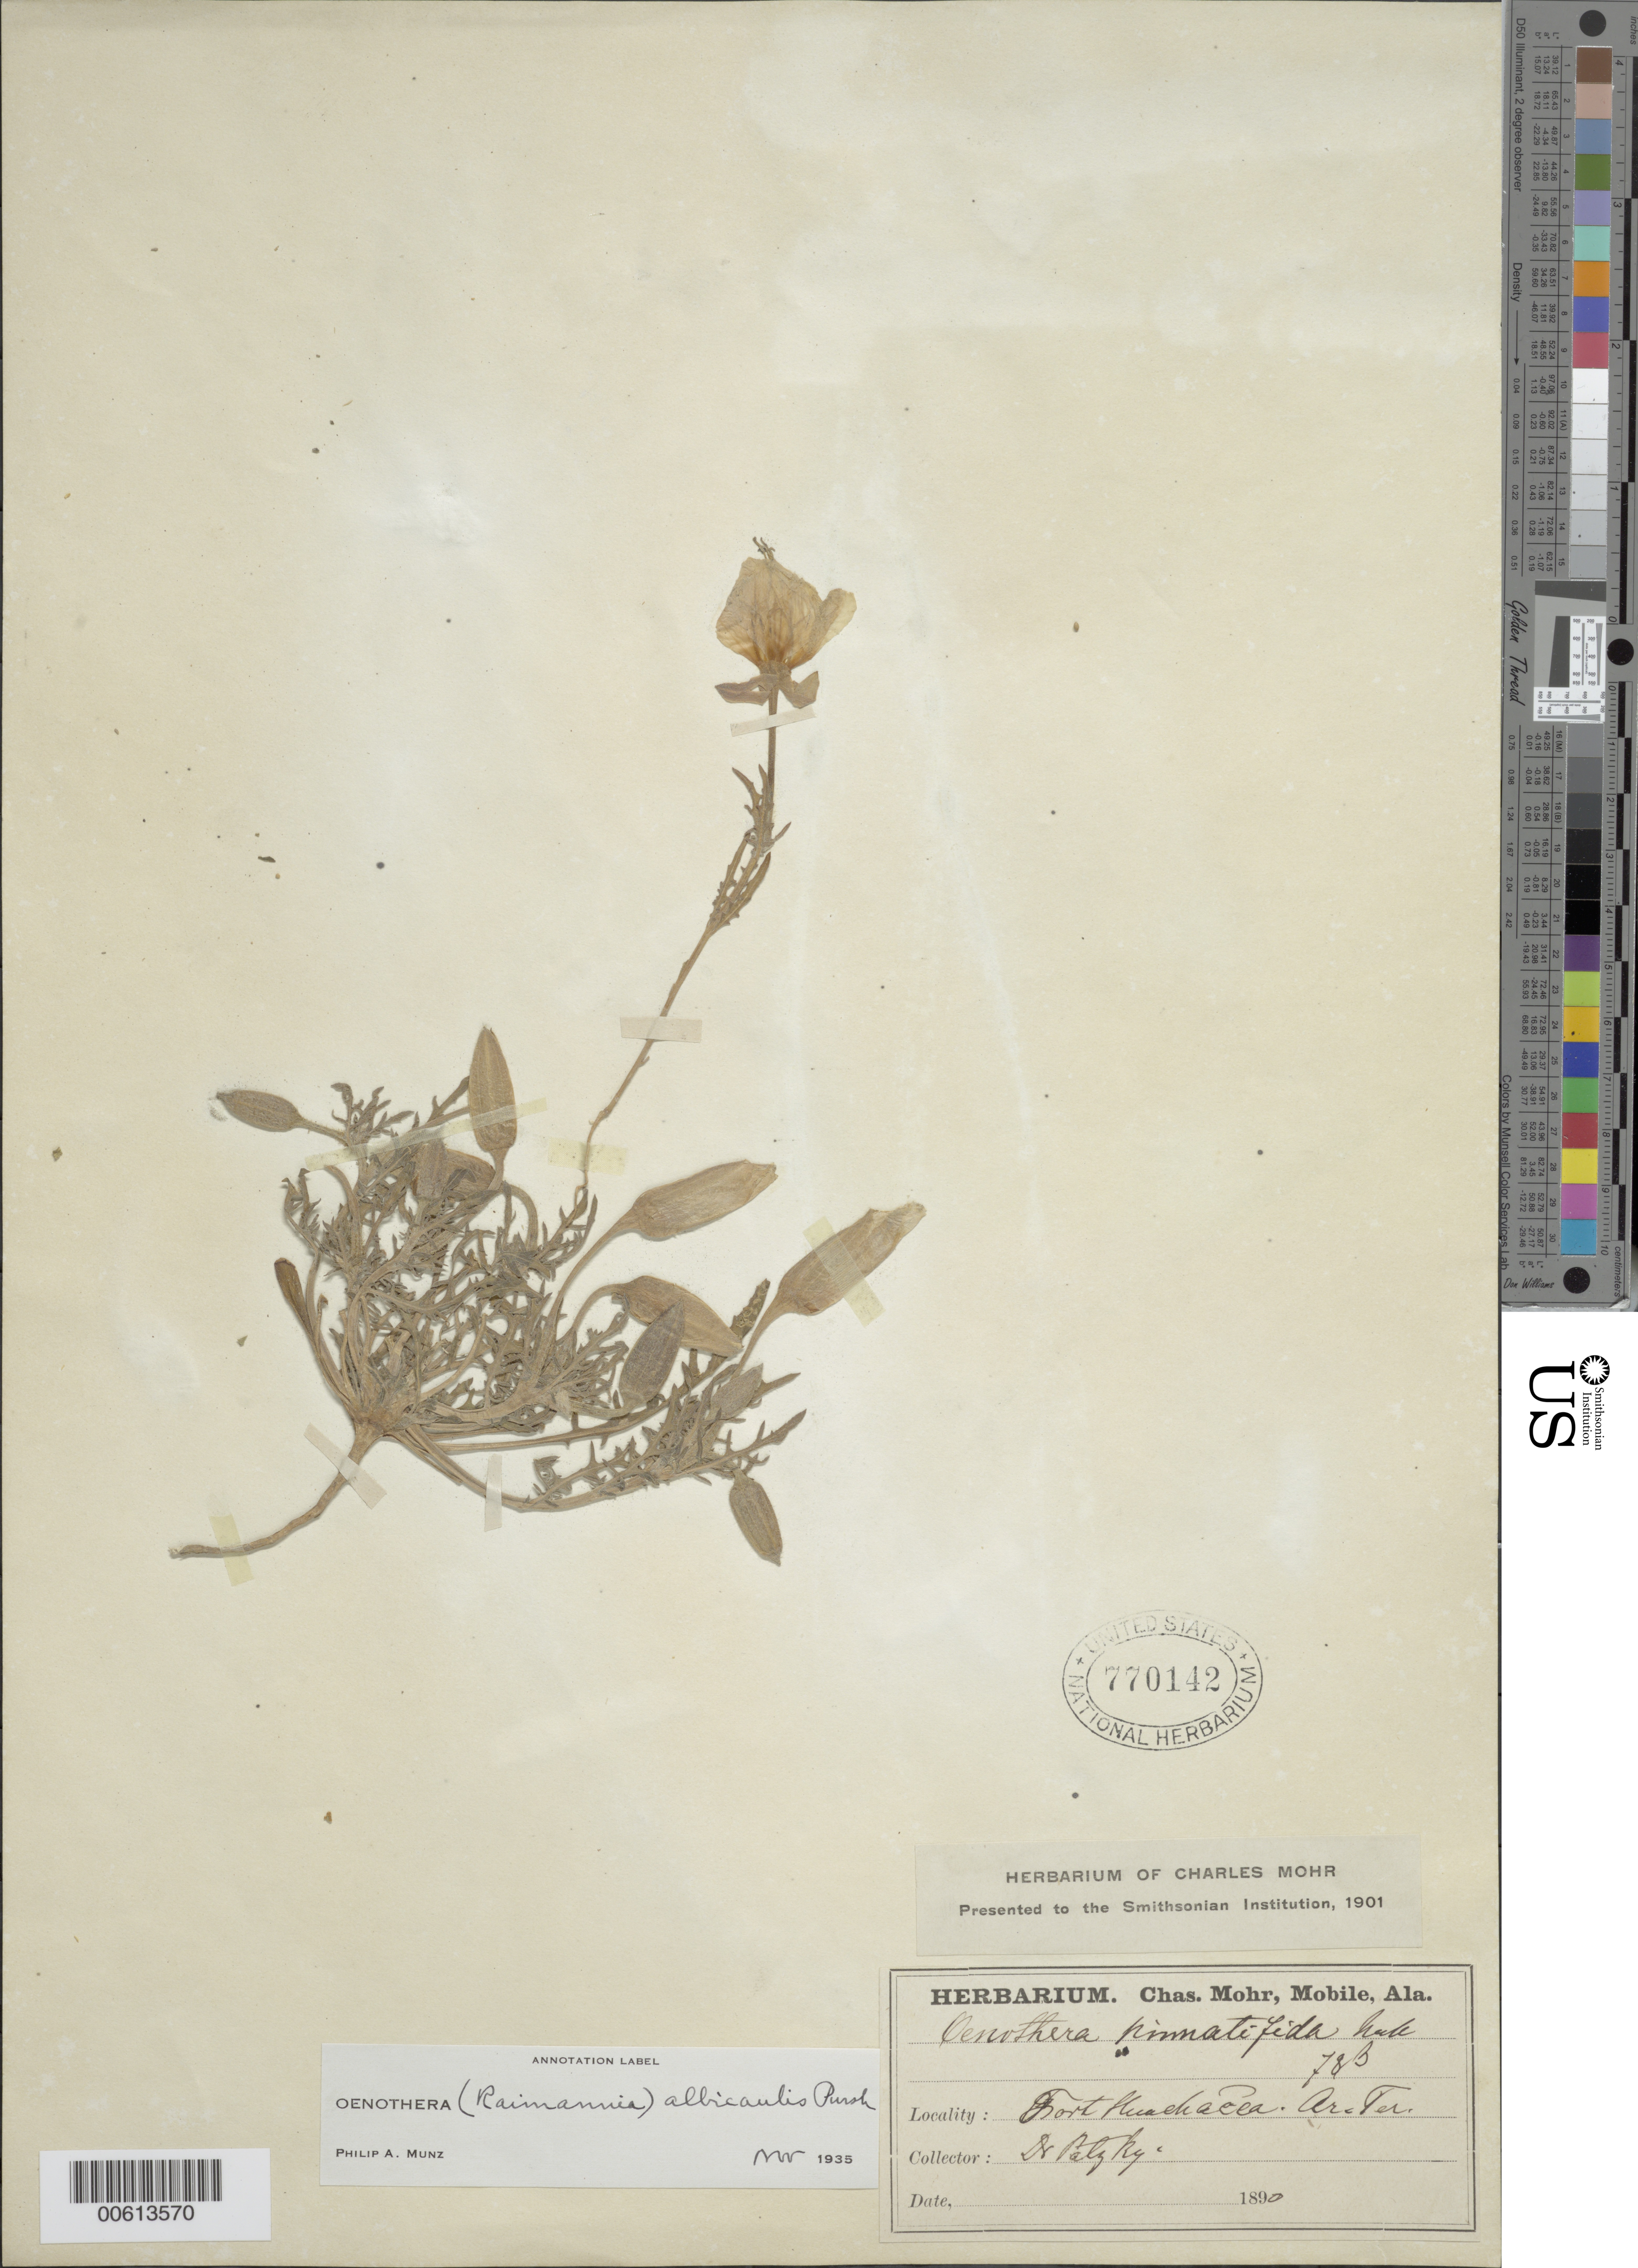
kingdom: Plantae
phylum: Tracheophyta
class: Magnoliopsida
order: Myrtales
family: Onagraceae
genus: Oenothera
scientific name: Oenothera albicaulis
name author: Pursh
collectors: -. Patzky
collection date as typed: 1890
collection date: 1890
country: United States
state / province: Arizona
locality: Fort Huachacua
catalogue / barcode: US 770142